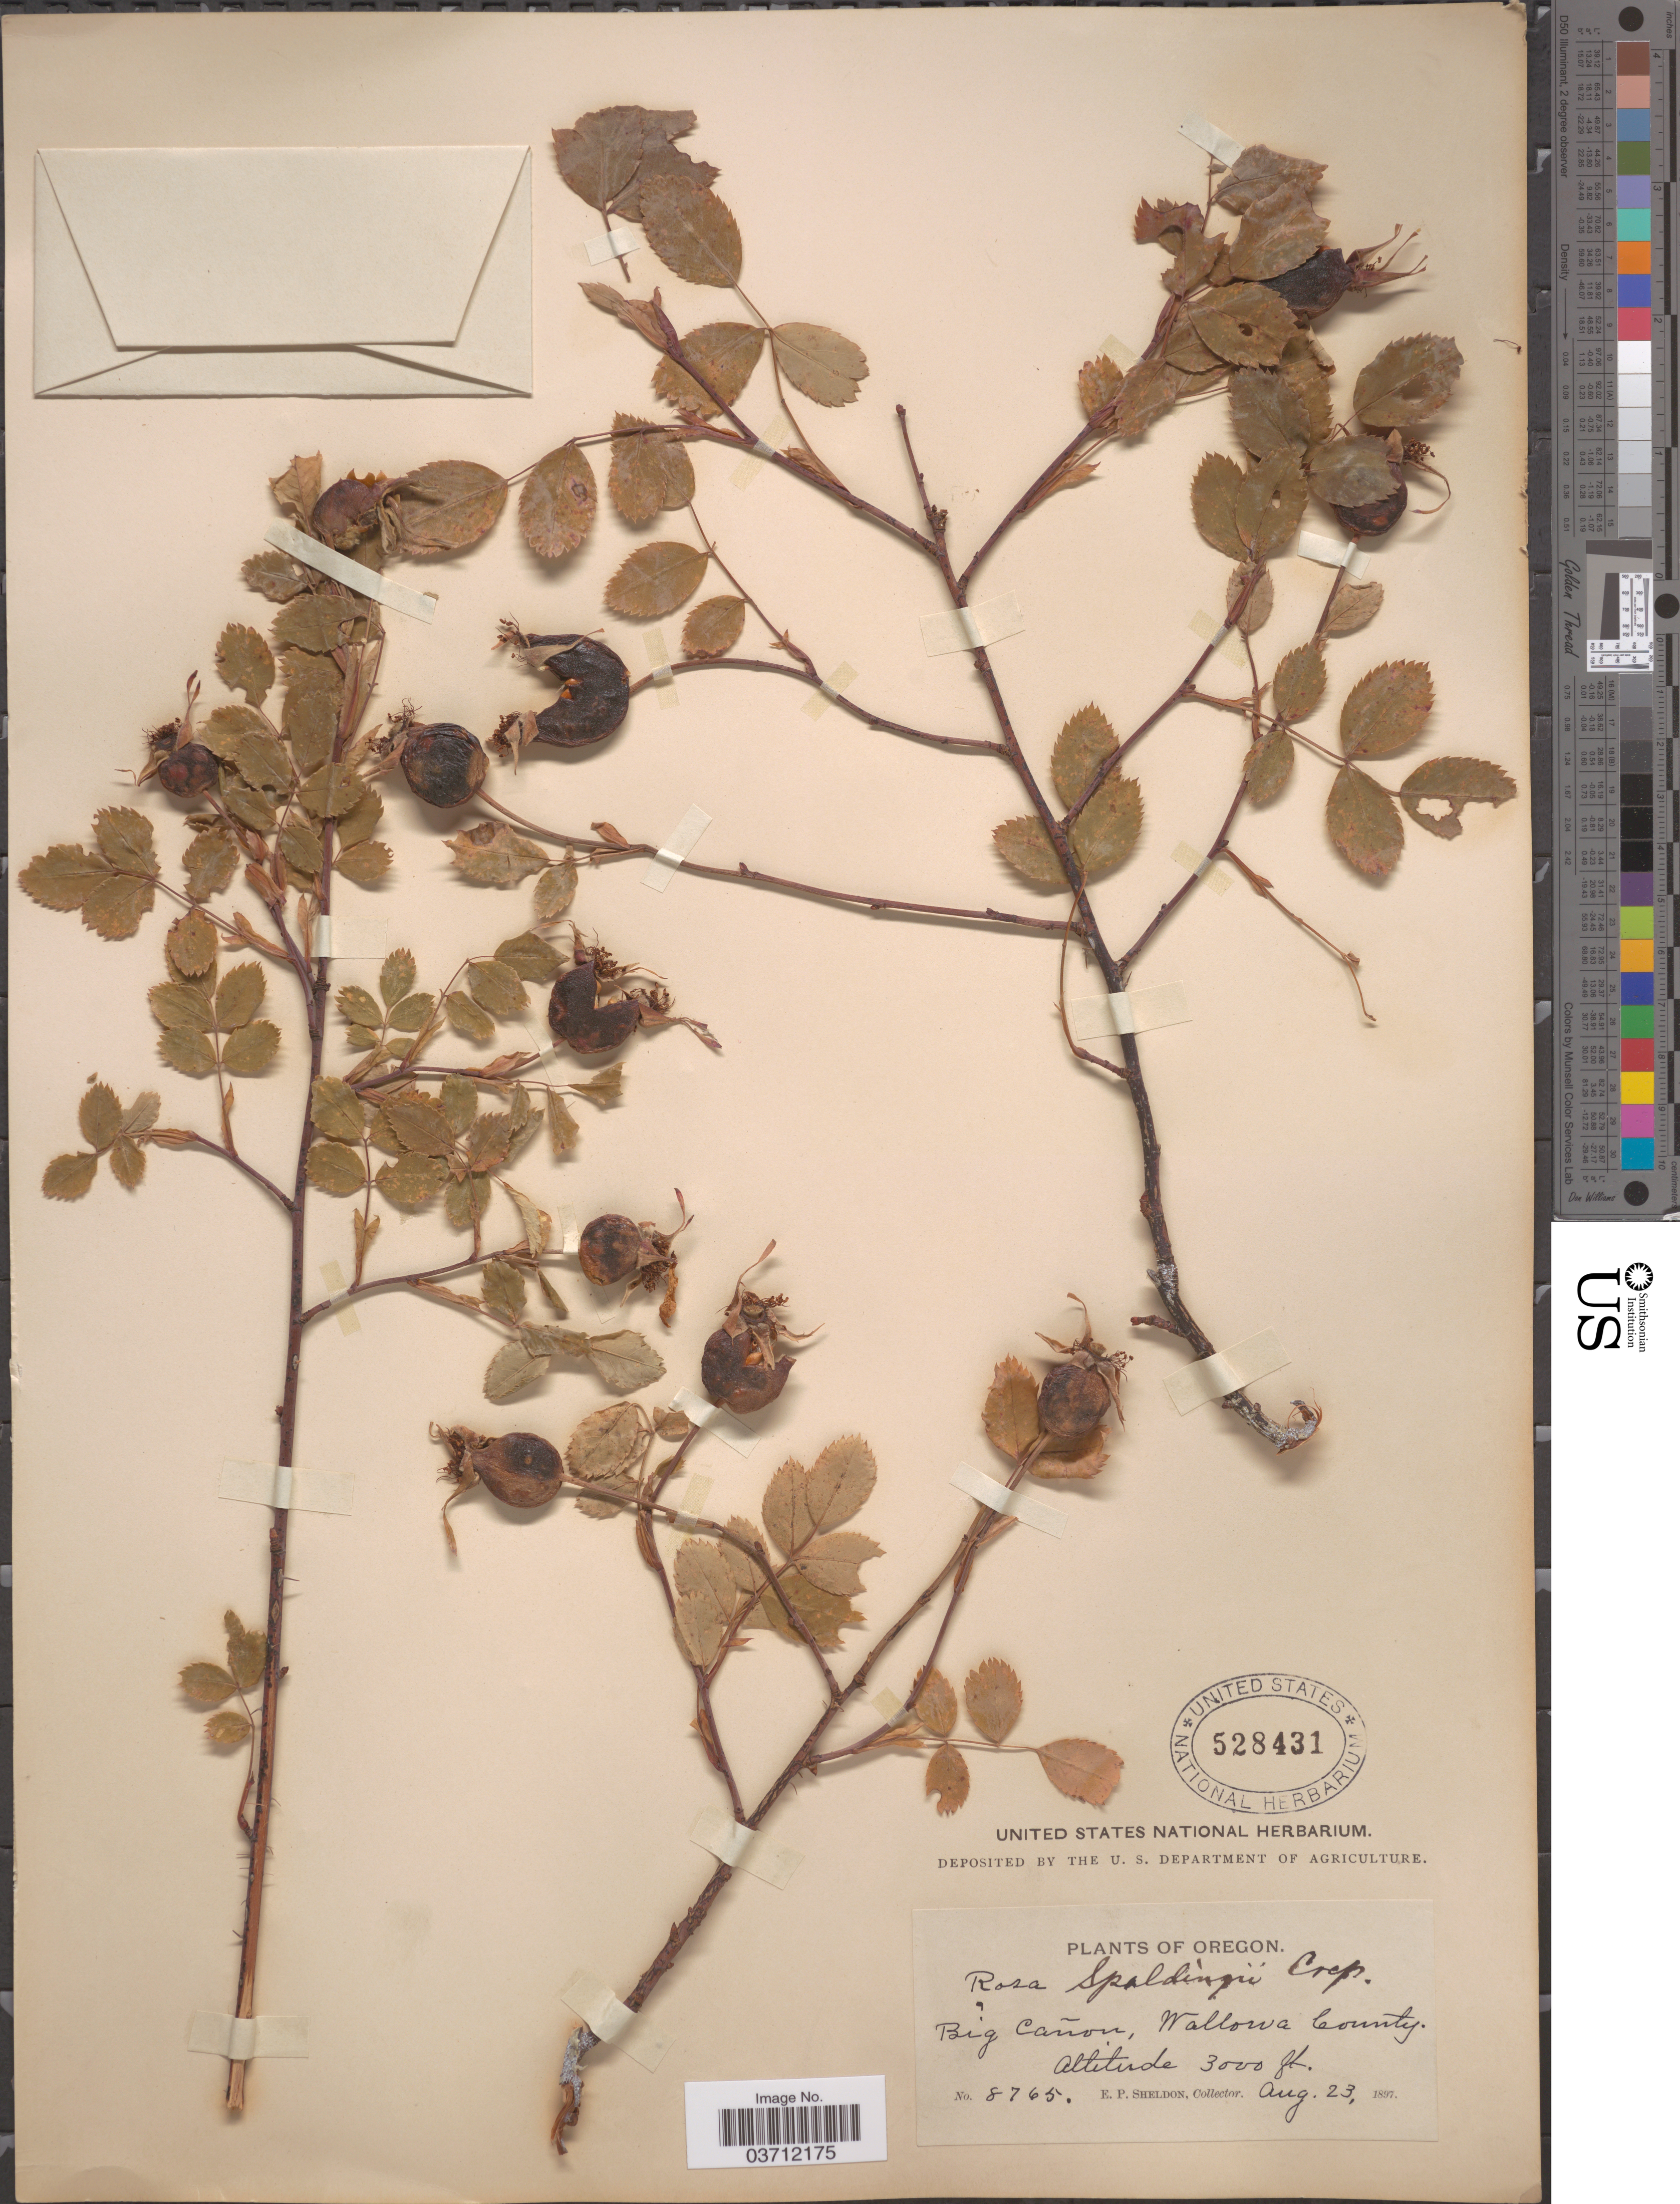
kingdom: Plantae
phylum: Tracheophyta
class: Magnoliopsida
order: Rosales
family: Rosaceae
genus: Rosa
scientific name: Rosa spaldingii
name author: Crép. ex Rydb.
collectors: E. P. Sheldon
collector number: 8765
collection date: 1897-08-23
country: United States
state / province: Oregon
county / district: Wallowa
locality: Big Cañon, Wallowa County.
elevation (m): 914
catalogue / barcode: US 528431